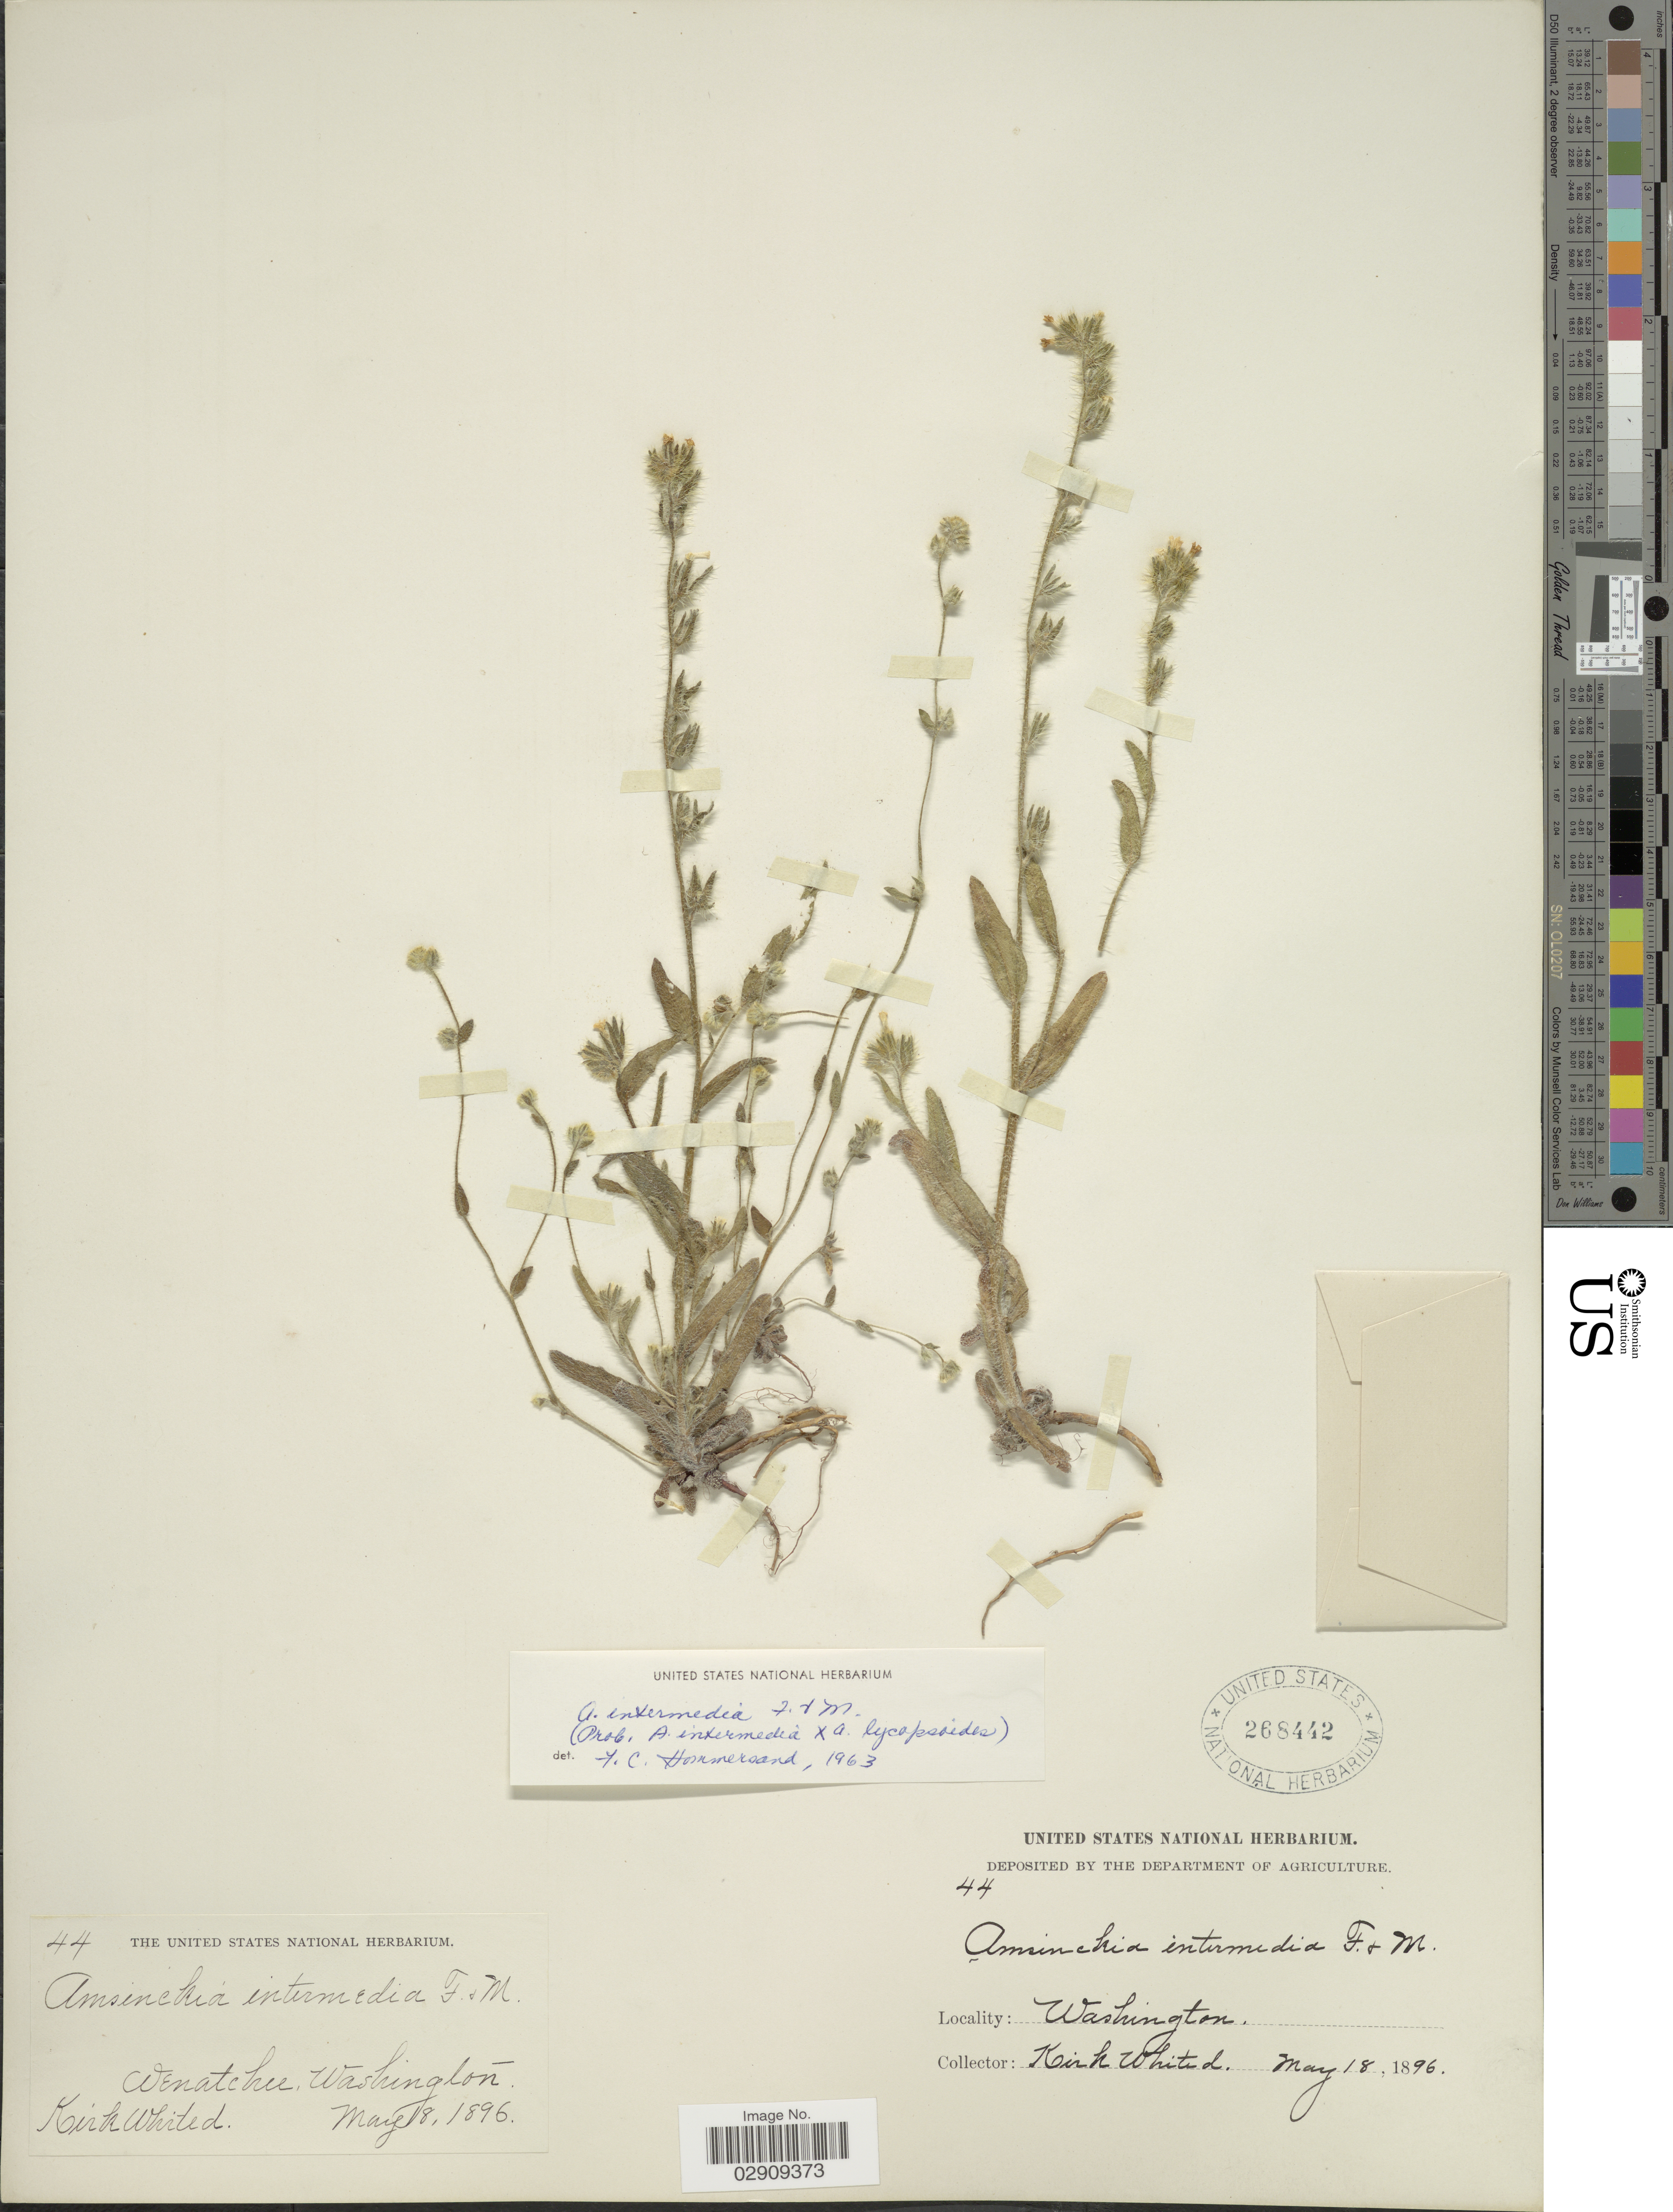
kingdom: Plantae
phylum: Tracheophyta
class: Magnoliopsida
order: Boraginales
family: Boraginaceae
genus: Amsinckia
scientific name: Amsinckia menziesii var. intermedia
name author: (Fisch. & C.A. Mey.) Ganders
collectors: K. Whited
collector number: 44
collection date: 1896-05-18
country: United States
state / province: Washington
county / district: Chelan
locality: Wenatchee.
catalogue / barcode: US 268442